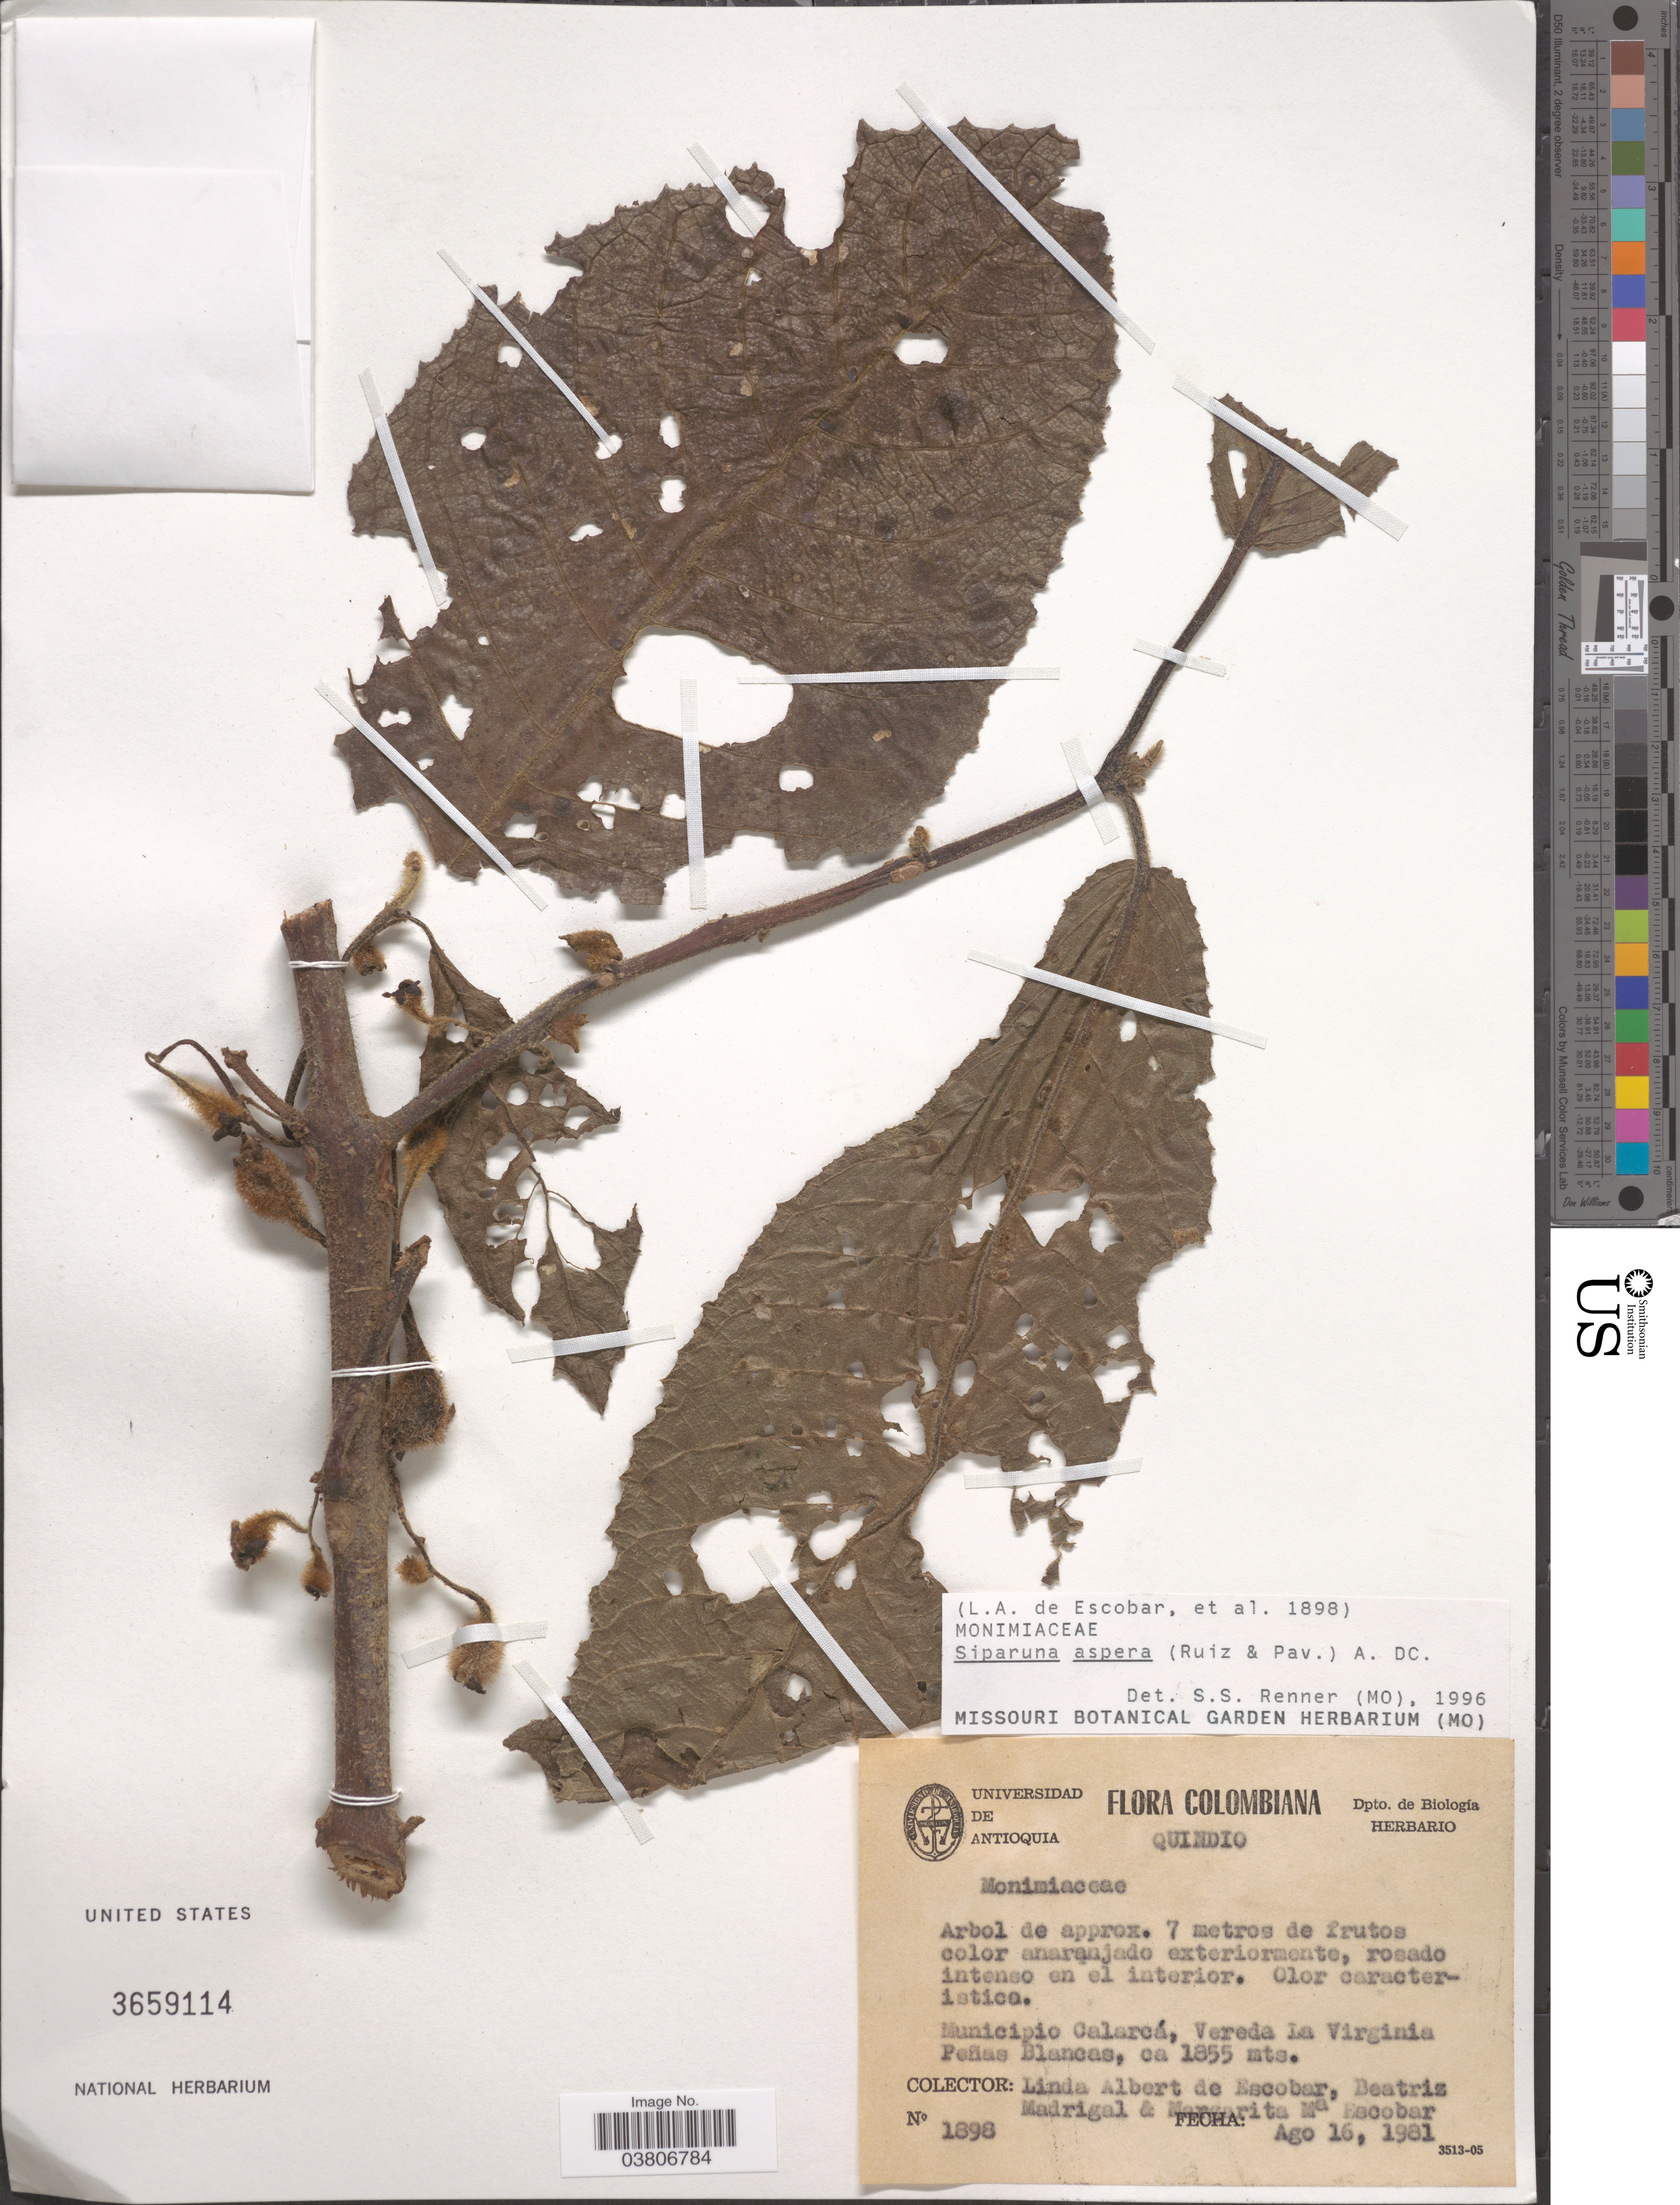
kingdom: Plantae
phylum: Tracheophyta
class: Magnoliopsida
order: Laurales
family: Siparunaceae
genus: Siparuna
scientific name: Siparuna aspera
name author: (Ruiz & Pav.) A. DC.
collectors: L. K. de Escobar, B. E. Madrigal & M. Escobar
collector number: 1898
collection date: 1981-08-16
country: Colombia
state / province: Quindío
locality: Municipio Calarcá, Vereda La Virginia Peñas Blancas.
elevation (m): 1855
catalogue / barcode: US 3659114